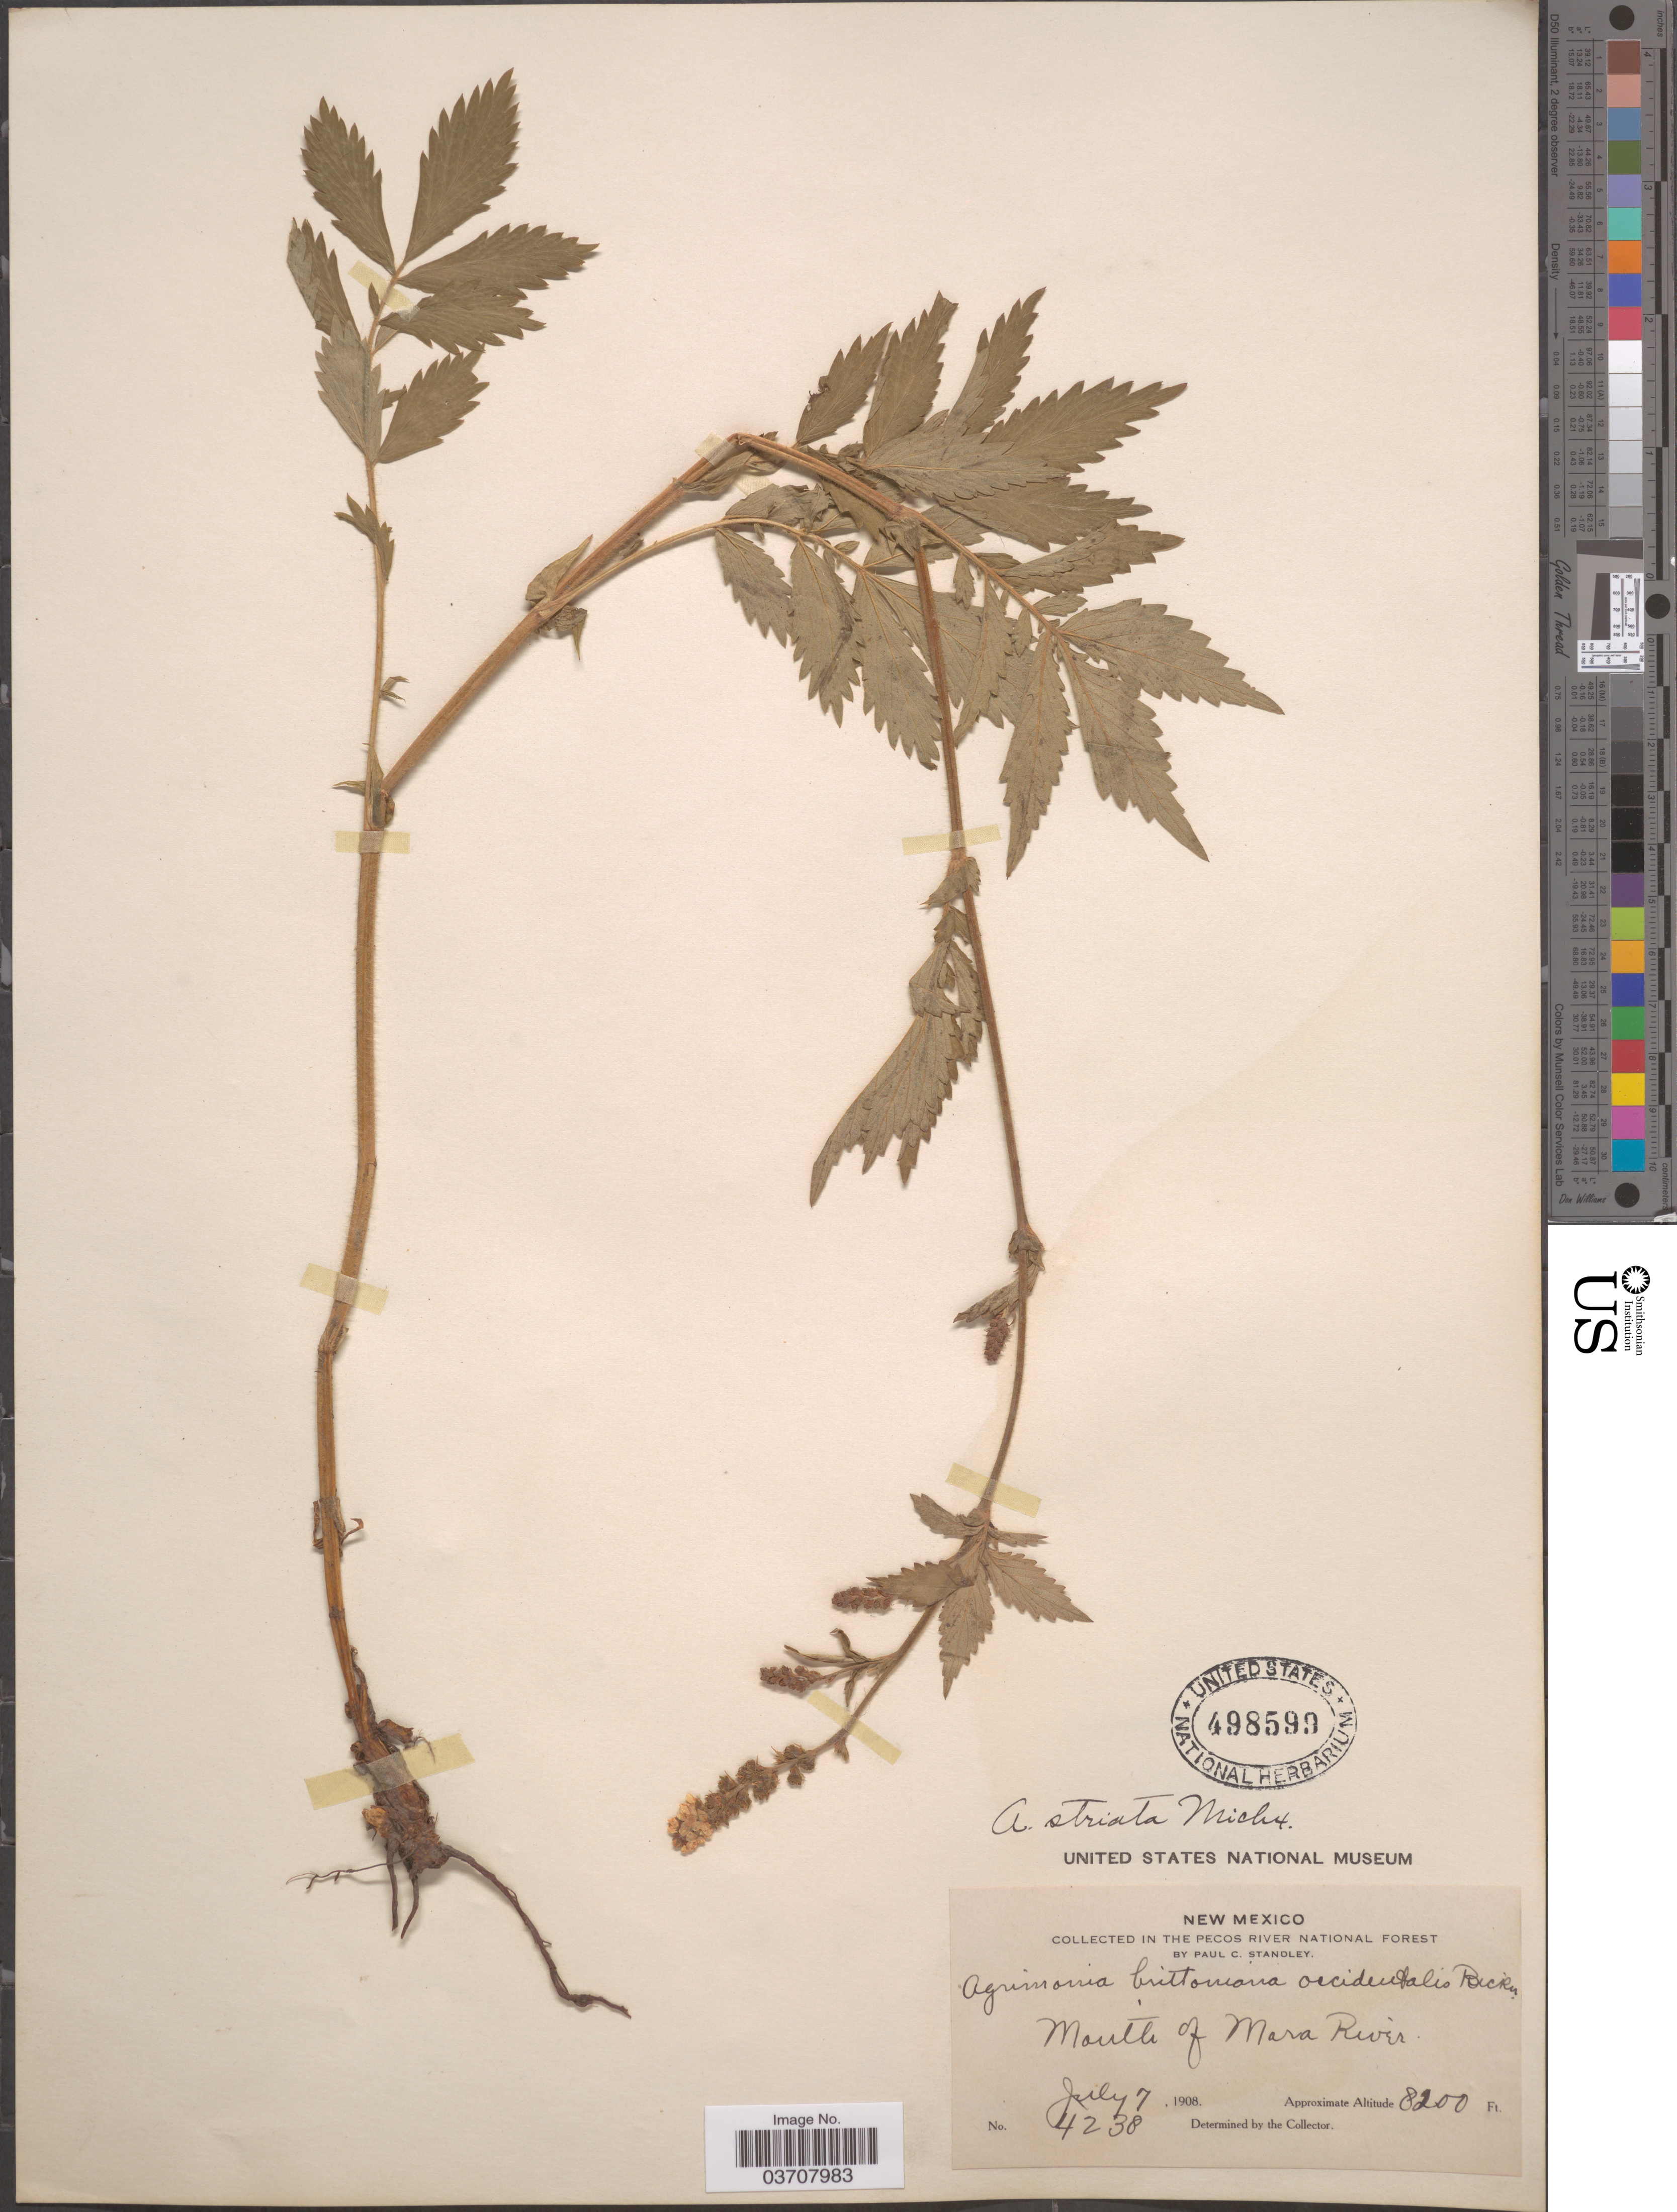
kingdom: Plantae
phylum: Tracheophyta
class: Magnoliopsida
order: Rosales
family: Rosaceae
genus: Agrimonia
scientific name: Agrimonia striata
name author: Michx.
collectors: P. C. Standley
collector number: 4238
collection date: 1908-07-07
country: United States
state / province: New Mexico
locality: In the Pecos River National Forest. Mouth of Mara River.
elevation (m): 2499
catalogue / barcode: US 498599